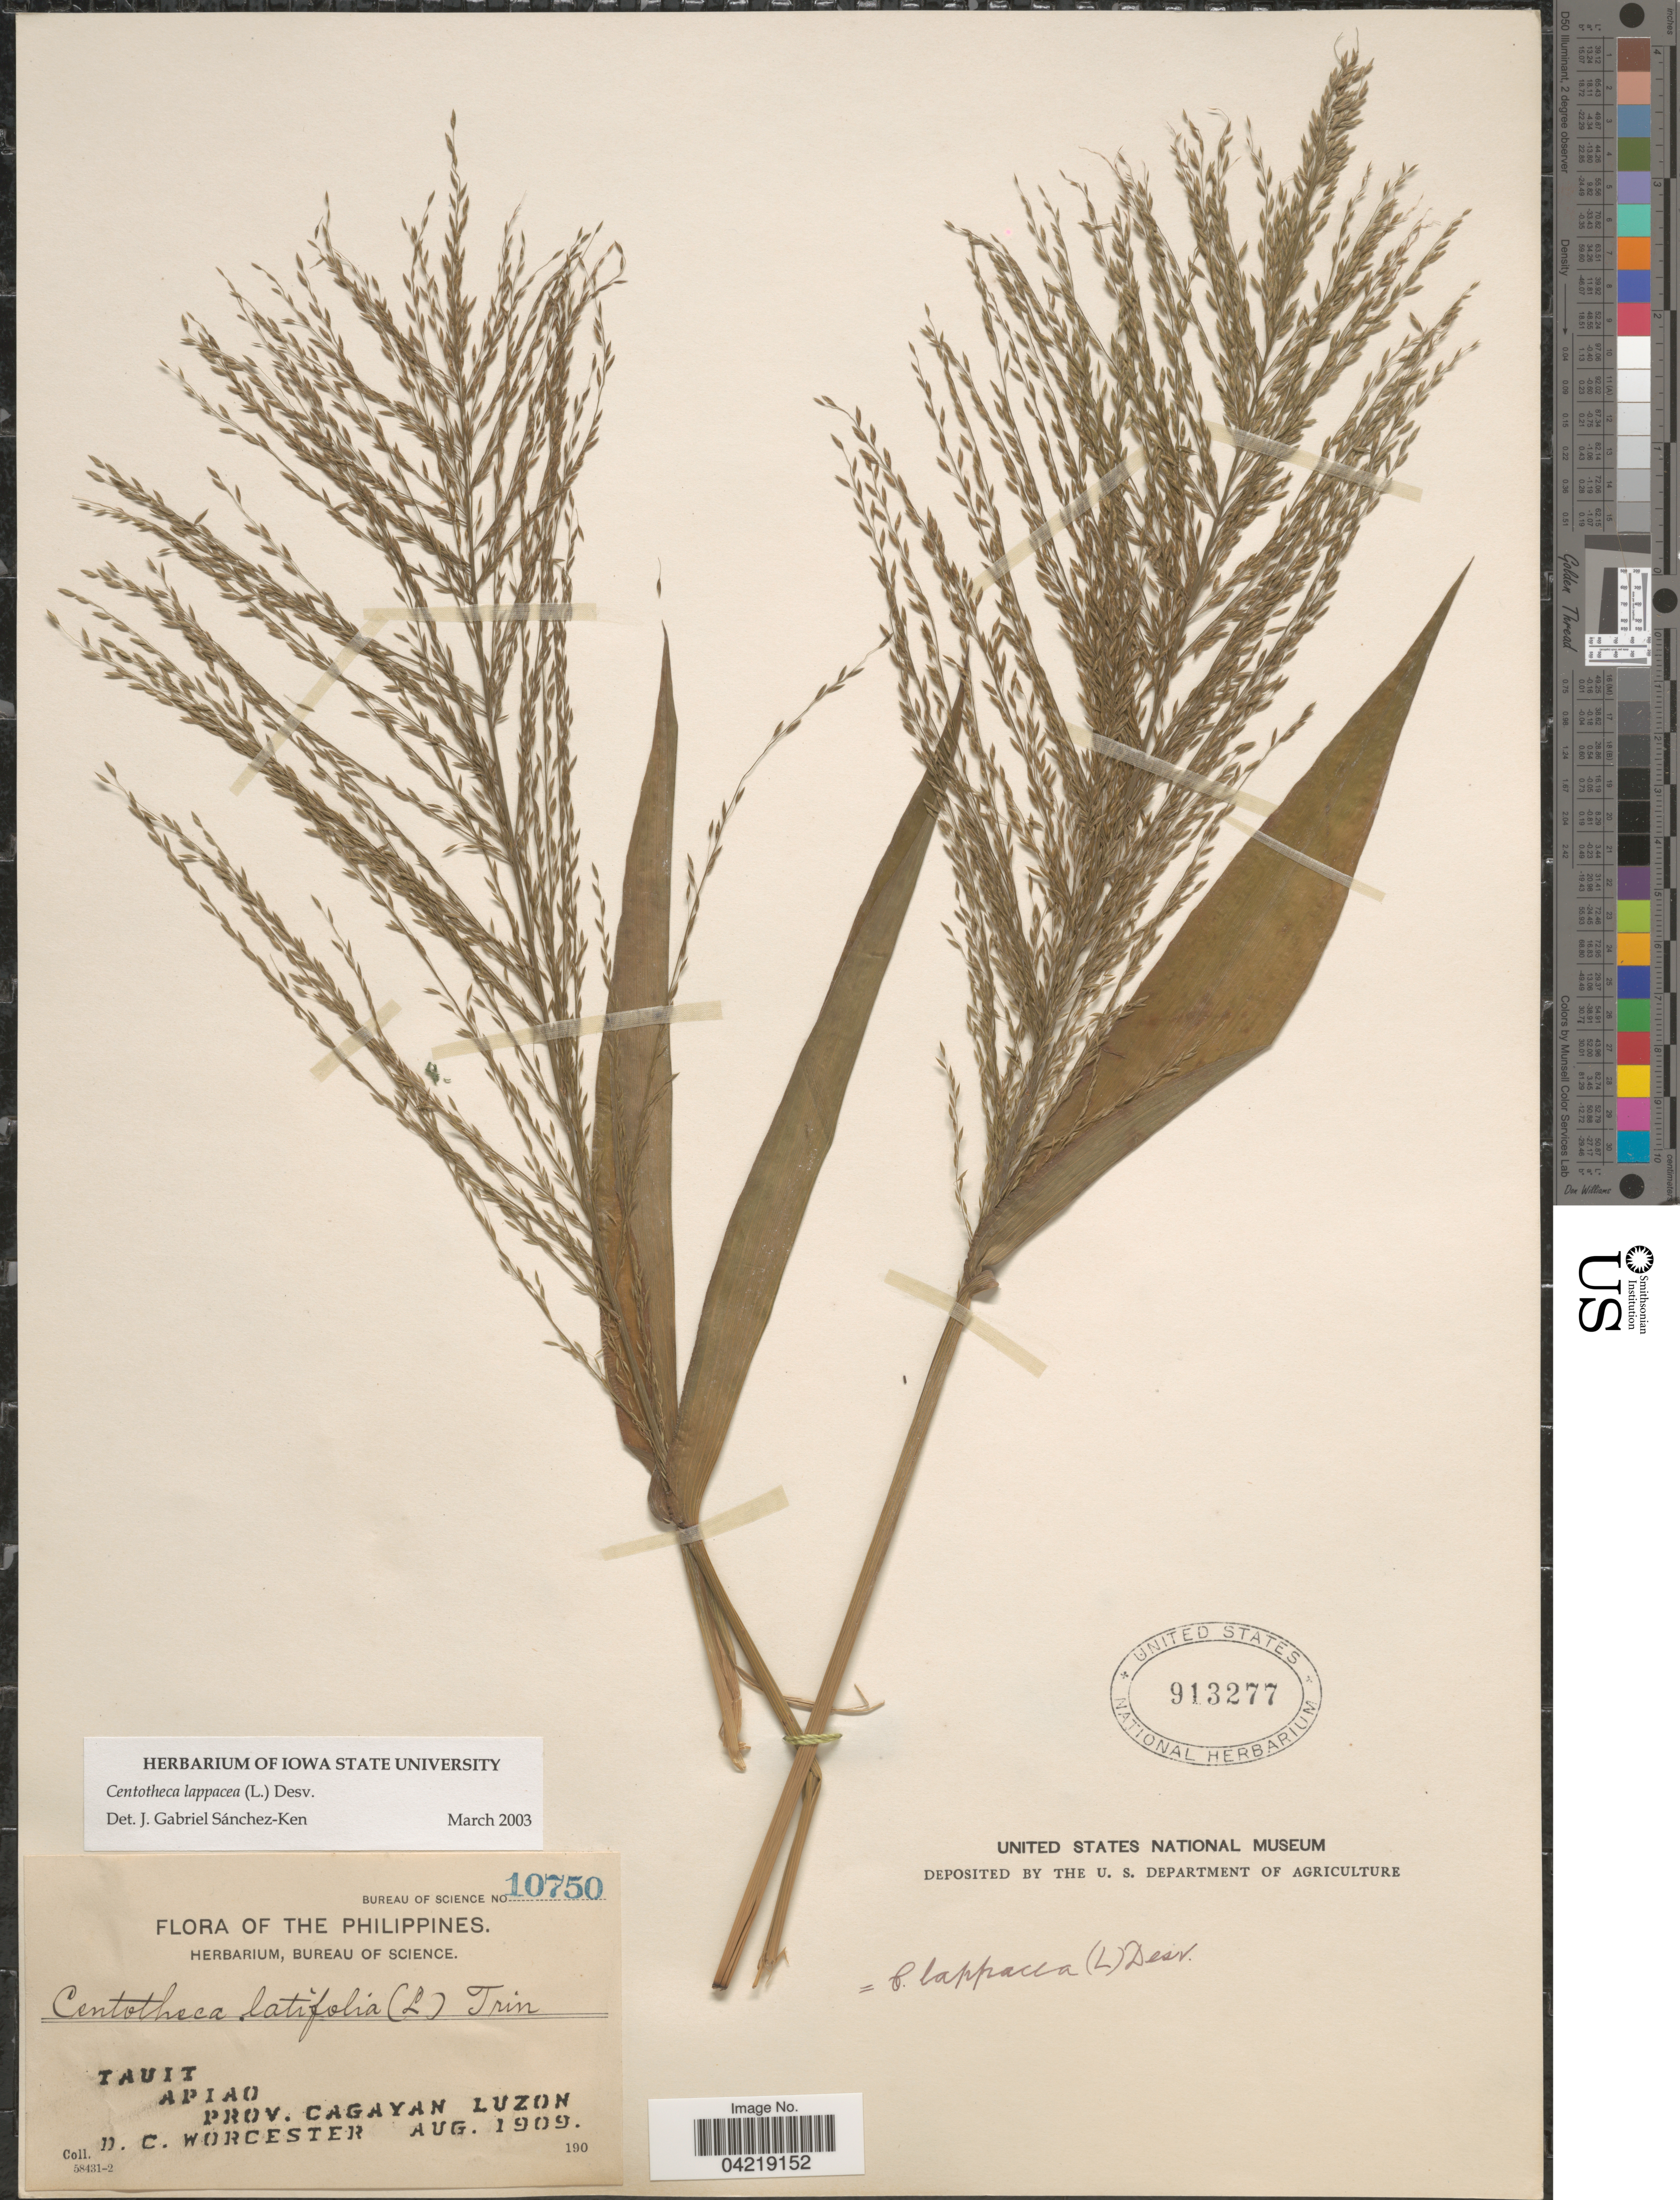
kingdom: Plantae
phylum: Tracheophyta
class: Liliopsida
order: Poales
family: Poaceae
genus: Centotheca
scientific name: Centotheca lappacea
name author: (L.) Desv.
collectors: D. Worcester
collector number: Bureau of Science 10750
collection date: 1909-08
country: Philippines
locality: Tauit, Apiao, Prov. Cagayan. Luzon.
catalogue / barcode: US 913277